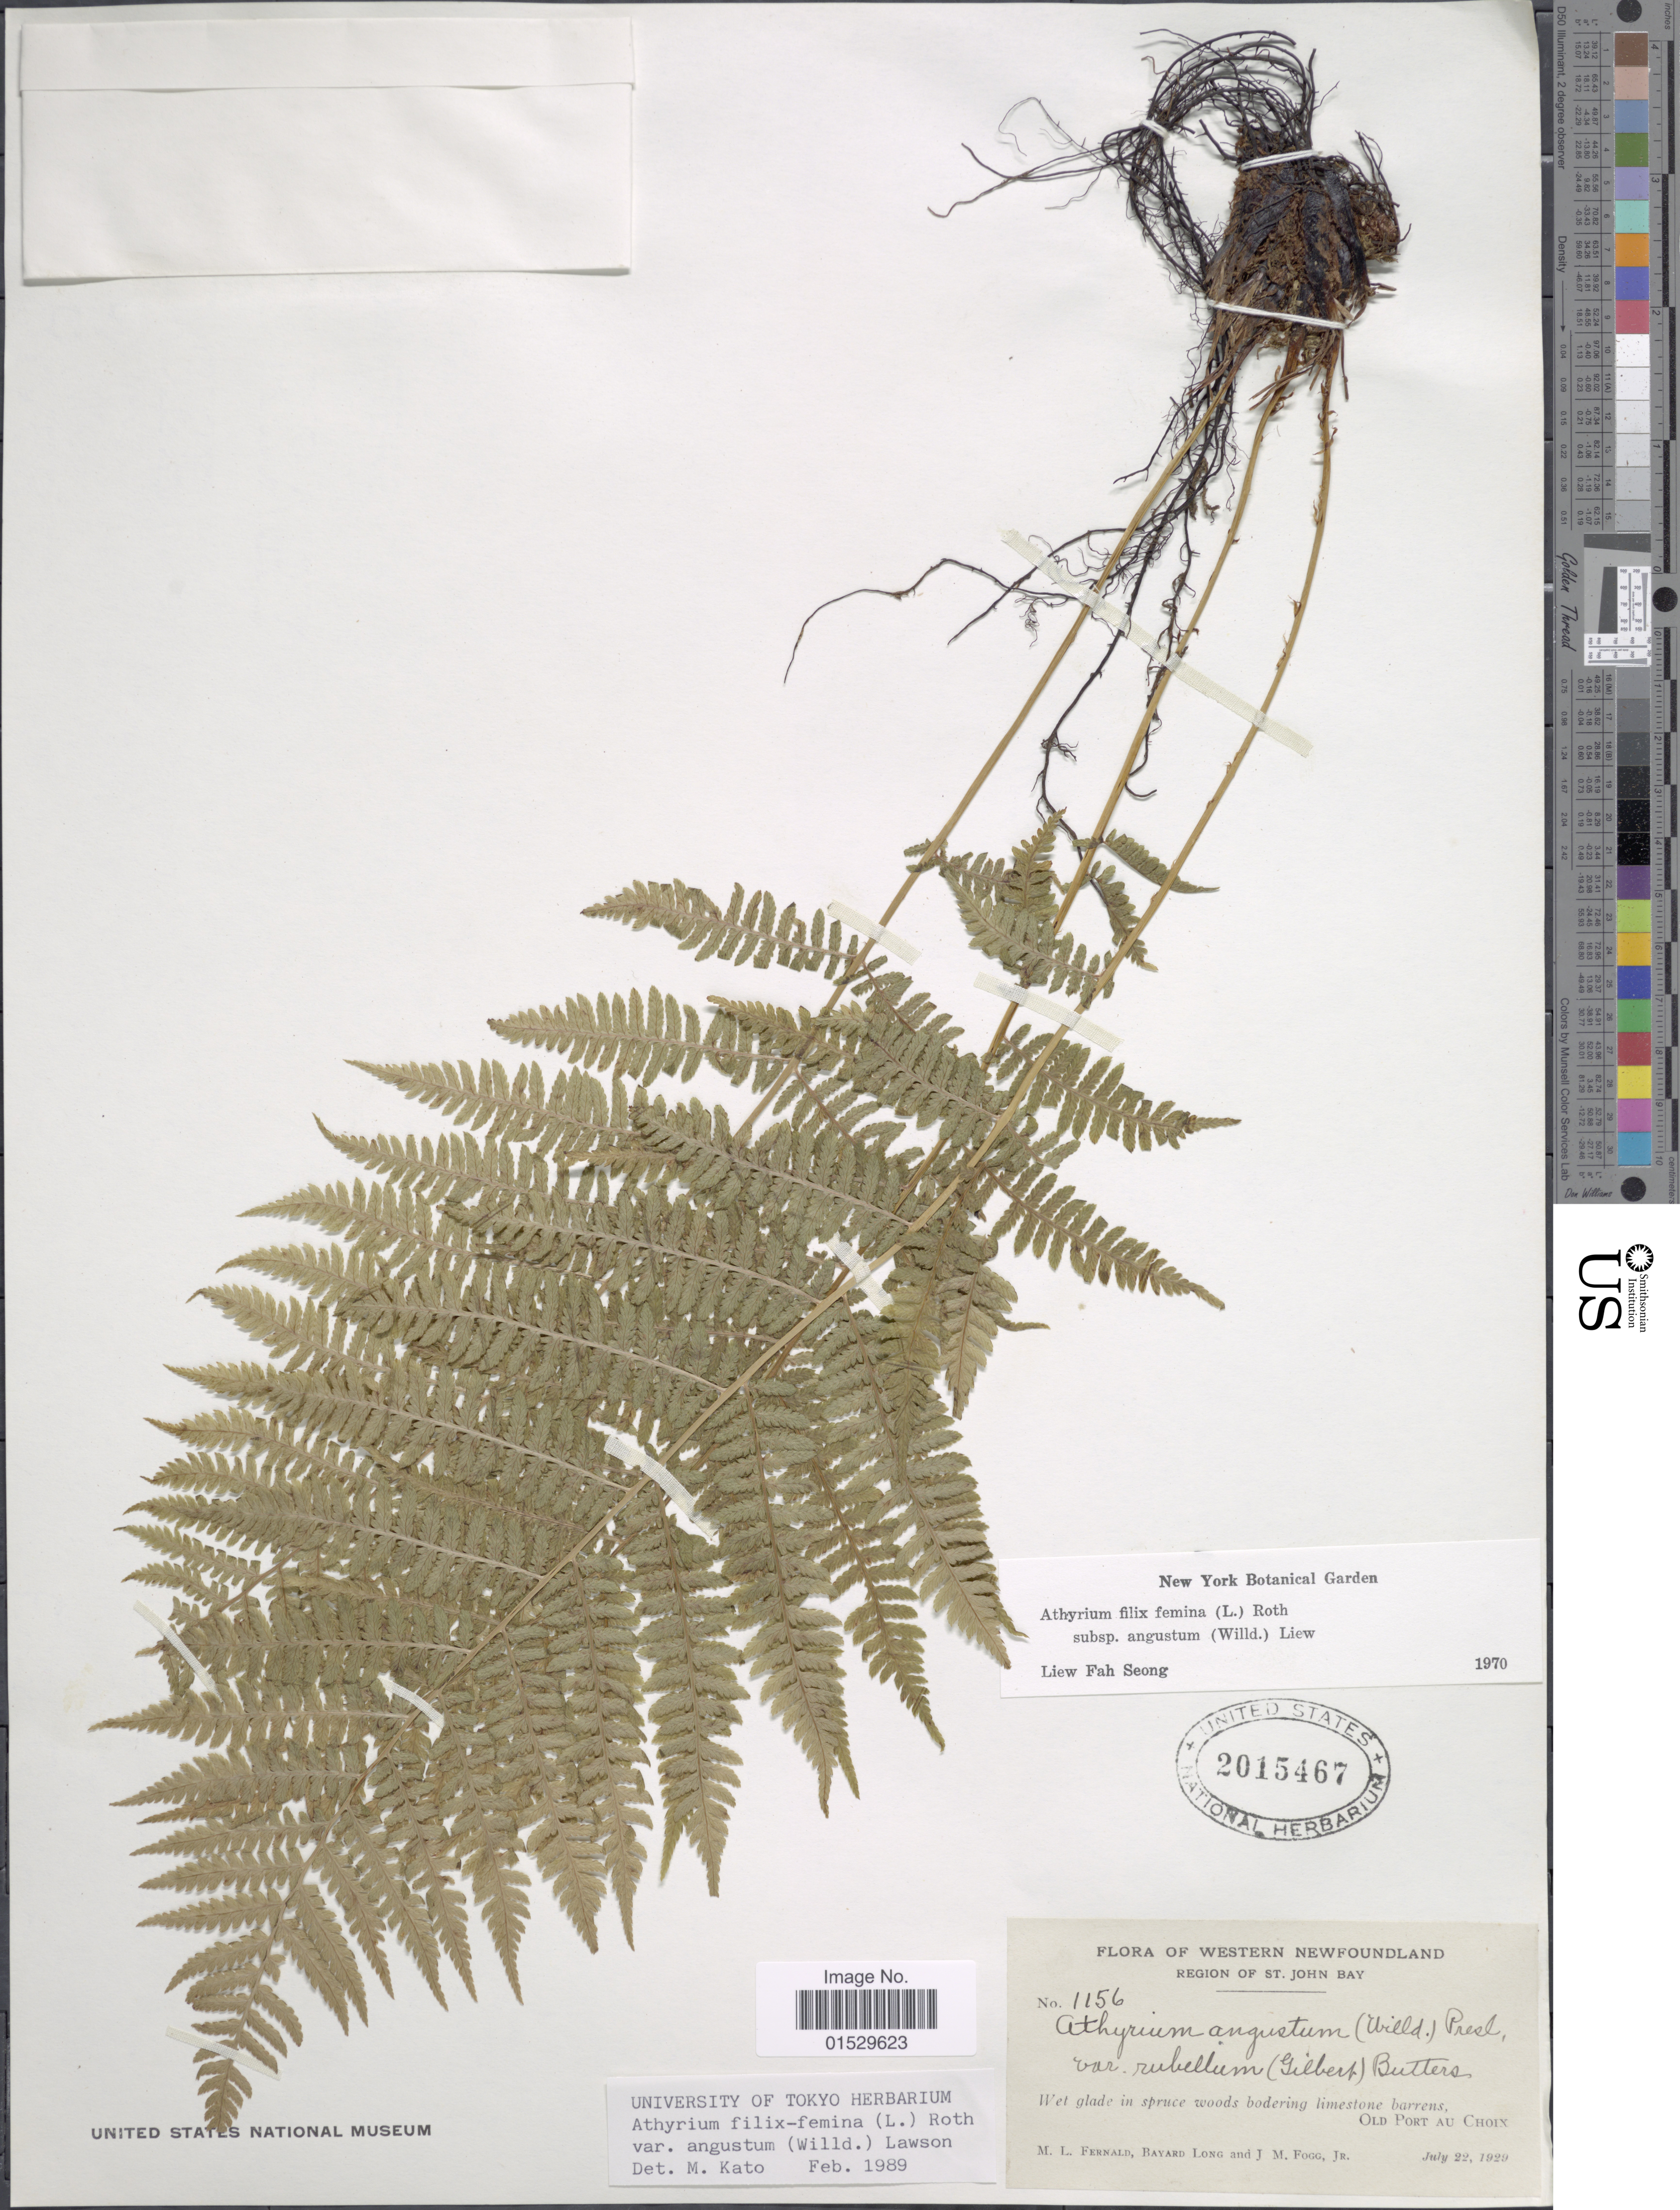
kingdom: Plantae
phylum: Tracheophyta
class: Polypodiopsida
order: Polypodiales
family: Athyriaceae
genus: Athyrium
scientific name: Athyrium filix-femina subsp. angustatum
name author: (Willd.) R.T. Clausen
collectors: M. L. Fernald, B. H. Long & J. Fogg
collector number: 1156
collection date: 1929-07-22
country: Canada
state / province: Newfoundland and Labrador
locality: Western Newfoundland, Region of St. John Bay, Old Port au Choix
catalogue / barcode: US 2015467